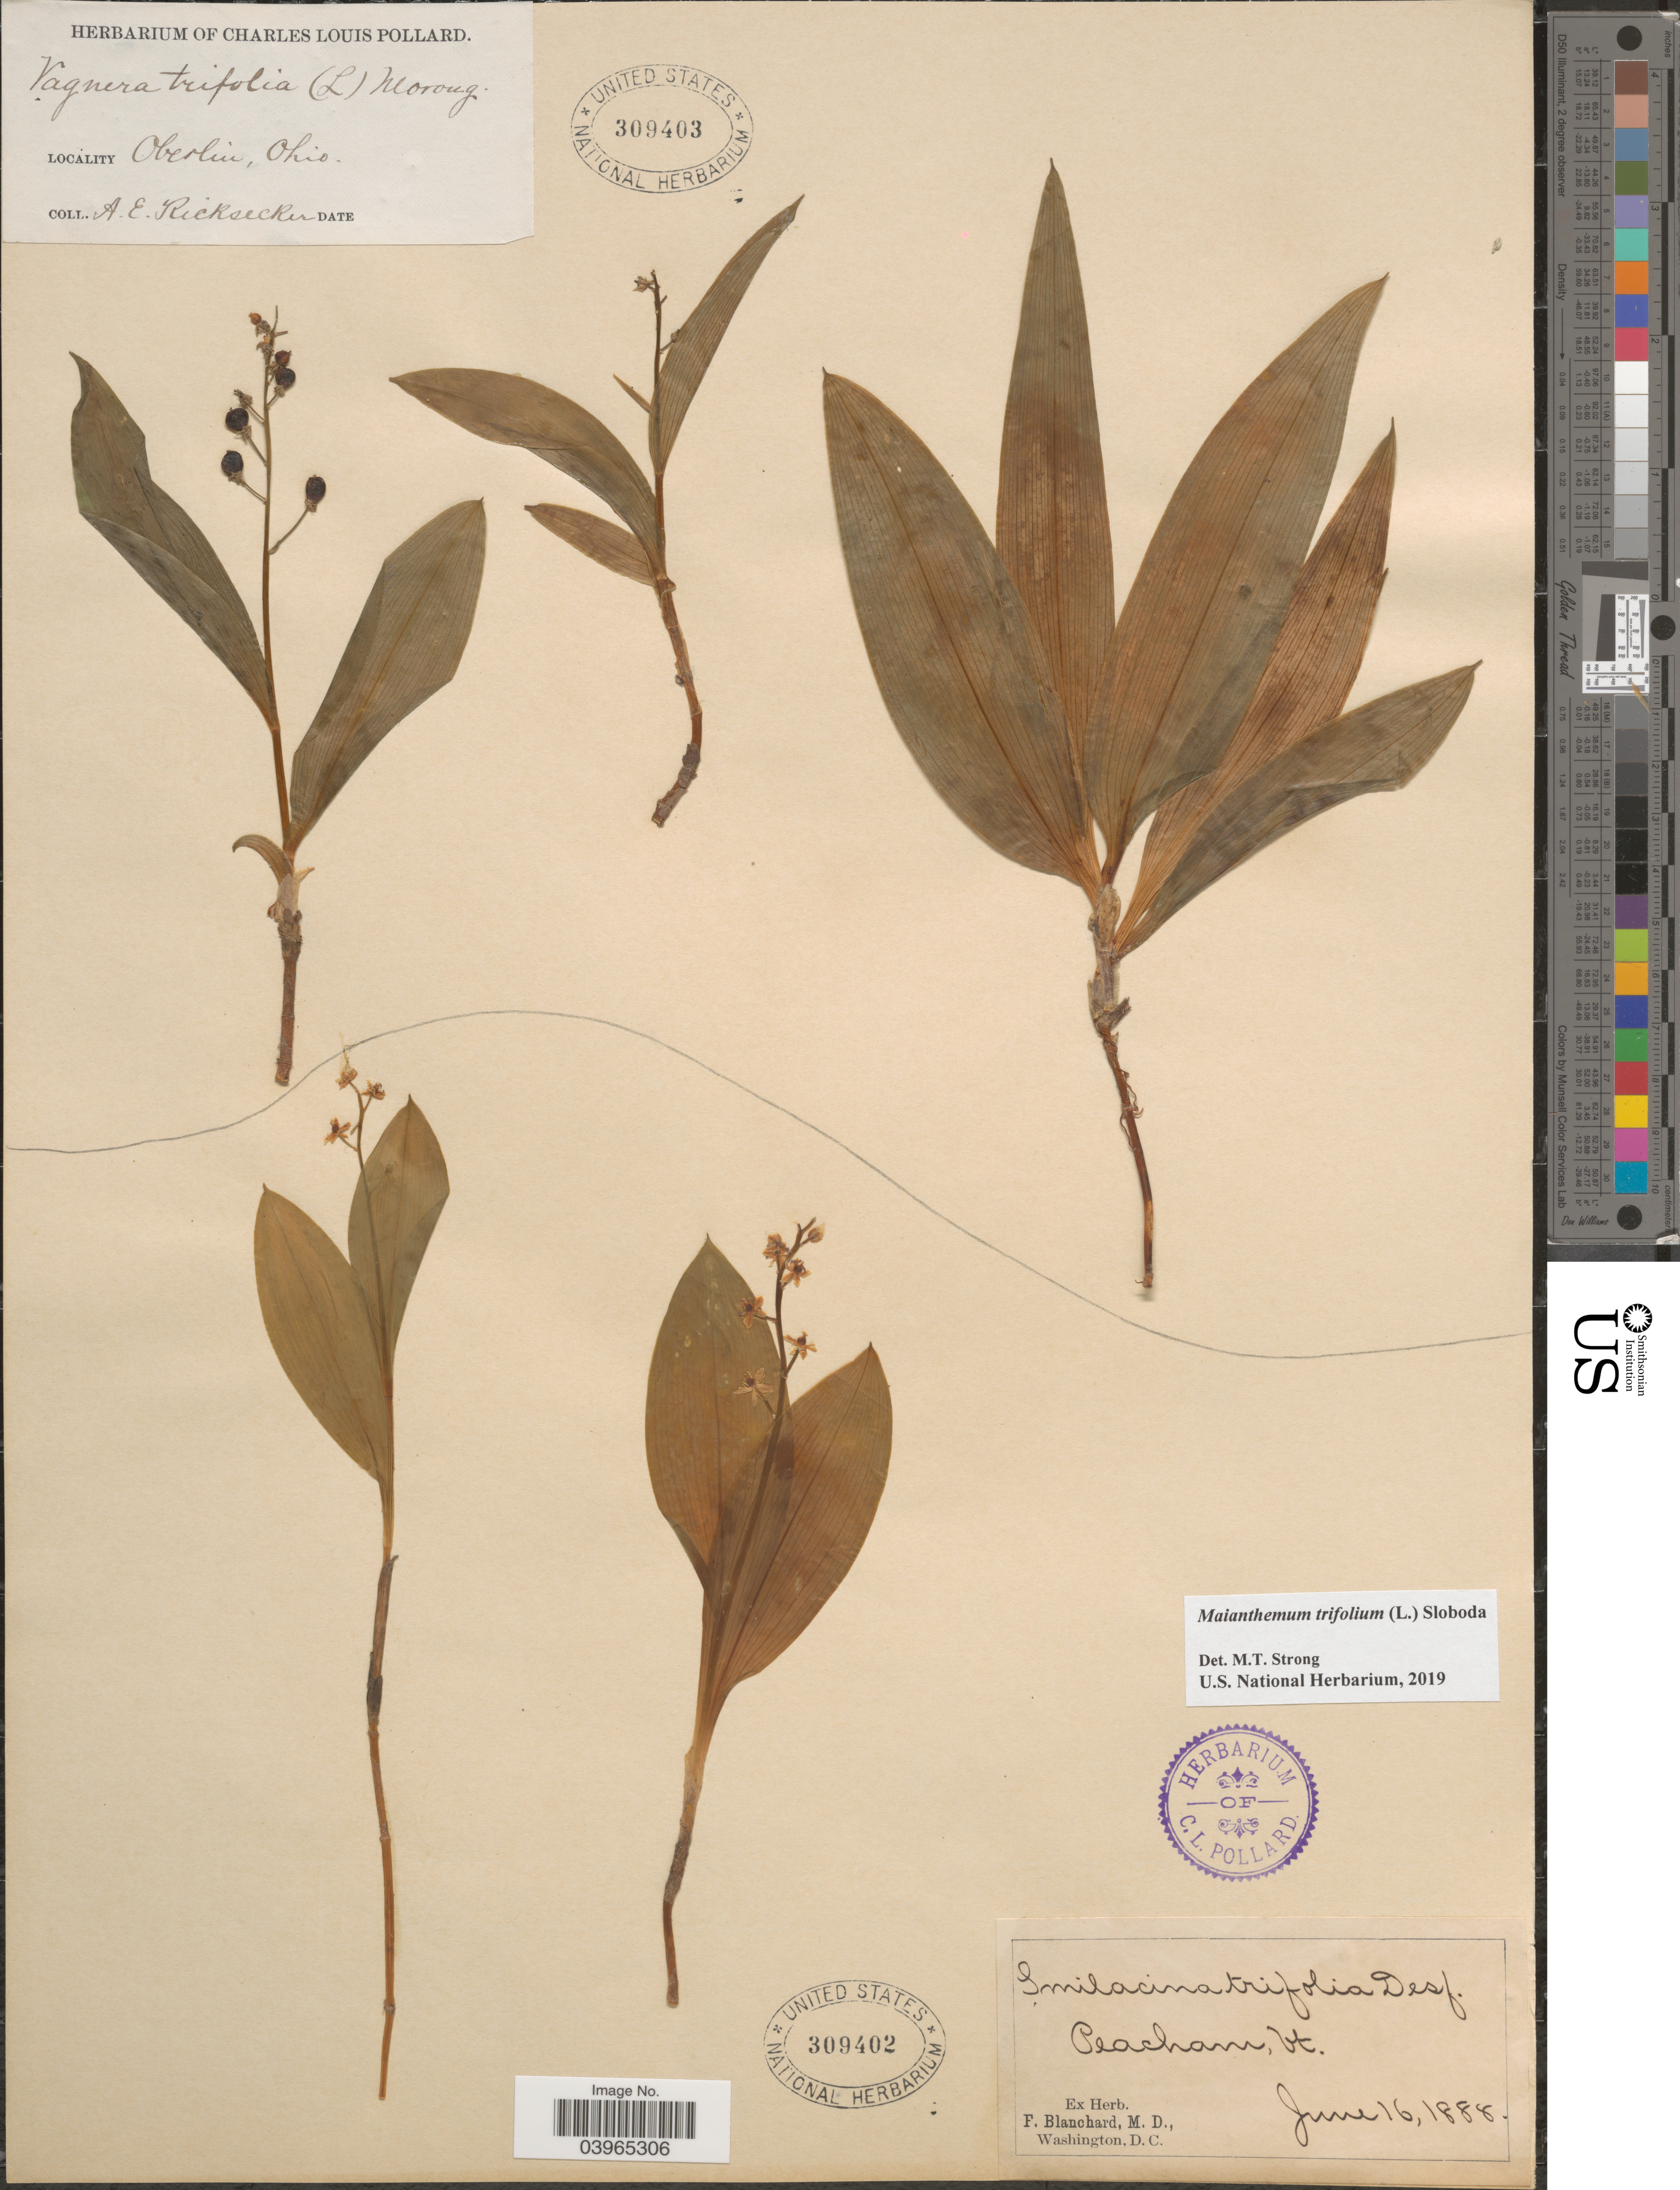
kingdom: Plantae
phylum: Tracheophyta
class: Liliopsida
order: Asparagales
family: Asparagaceae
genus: Maianthemum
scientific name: Maianthemum trifolium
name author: (L.) Sloboda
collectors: ex herb. F. Blanchard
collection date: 1888-06-16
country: United States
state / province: Vermont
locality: Peacham.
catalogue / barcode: US 309402